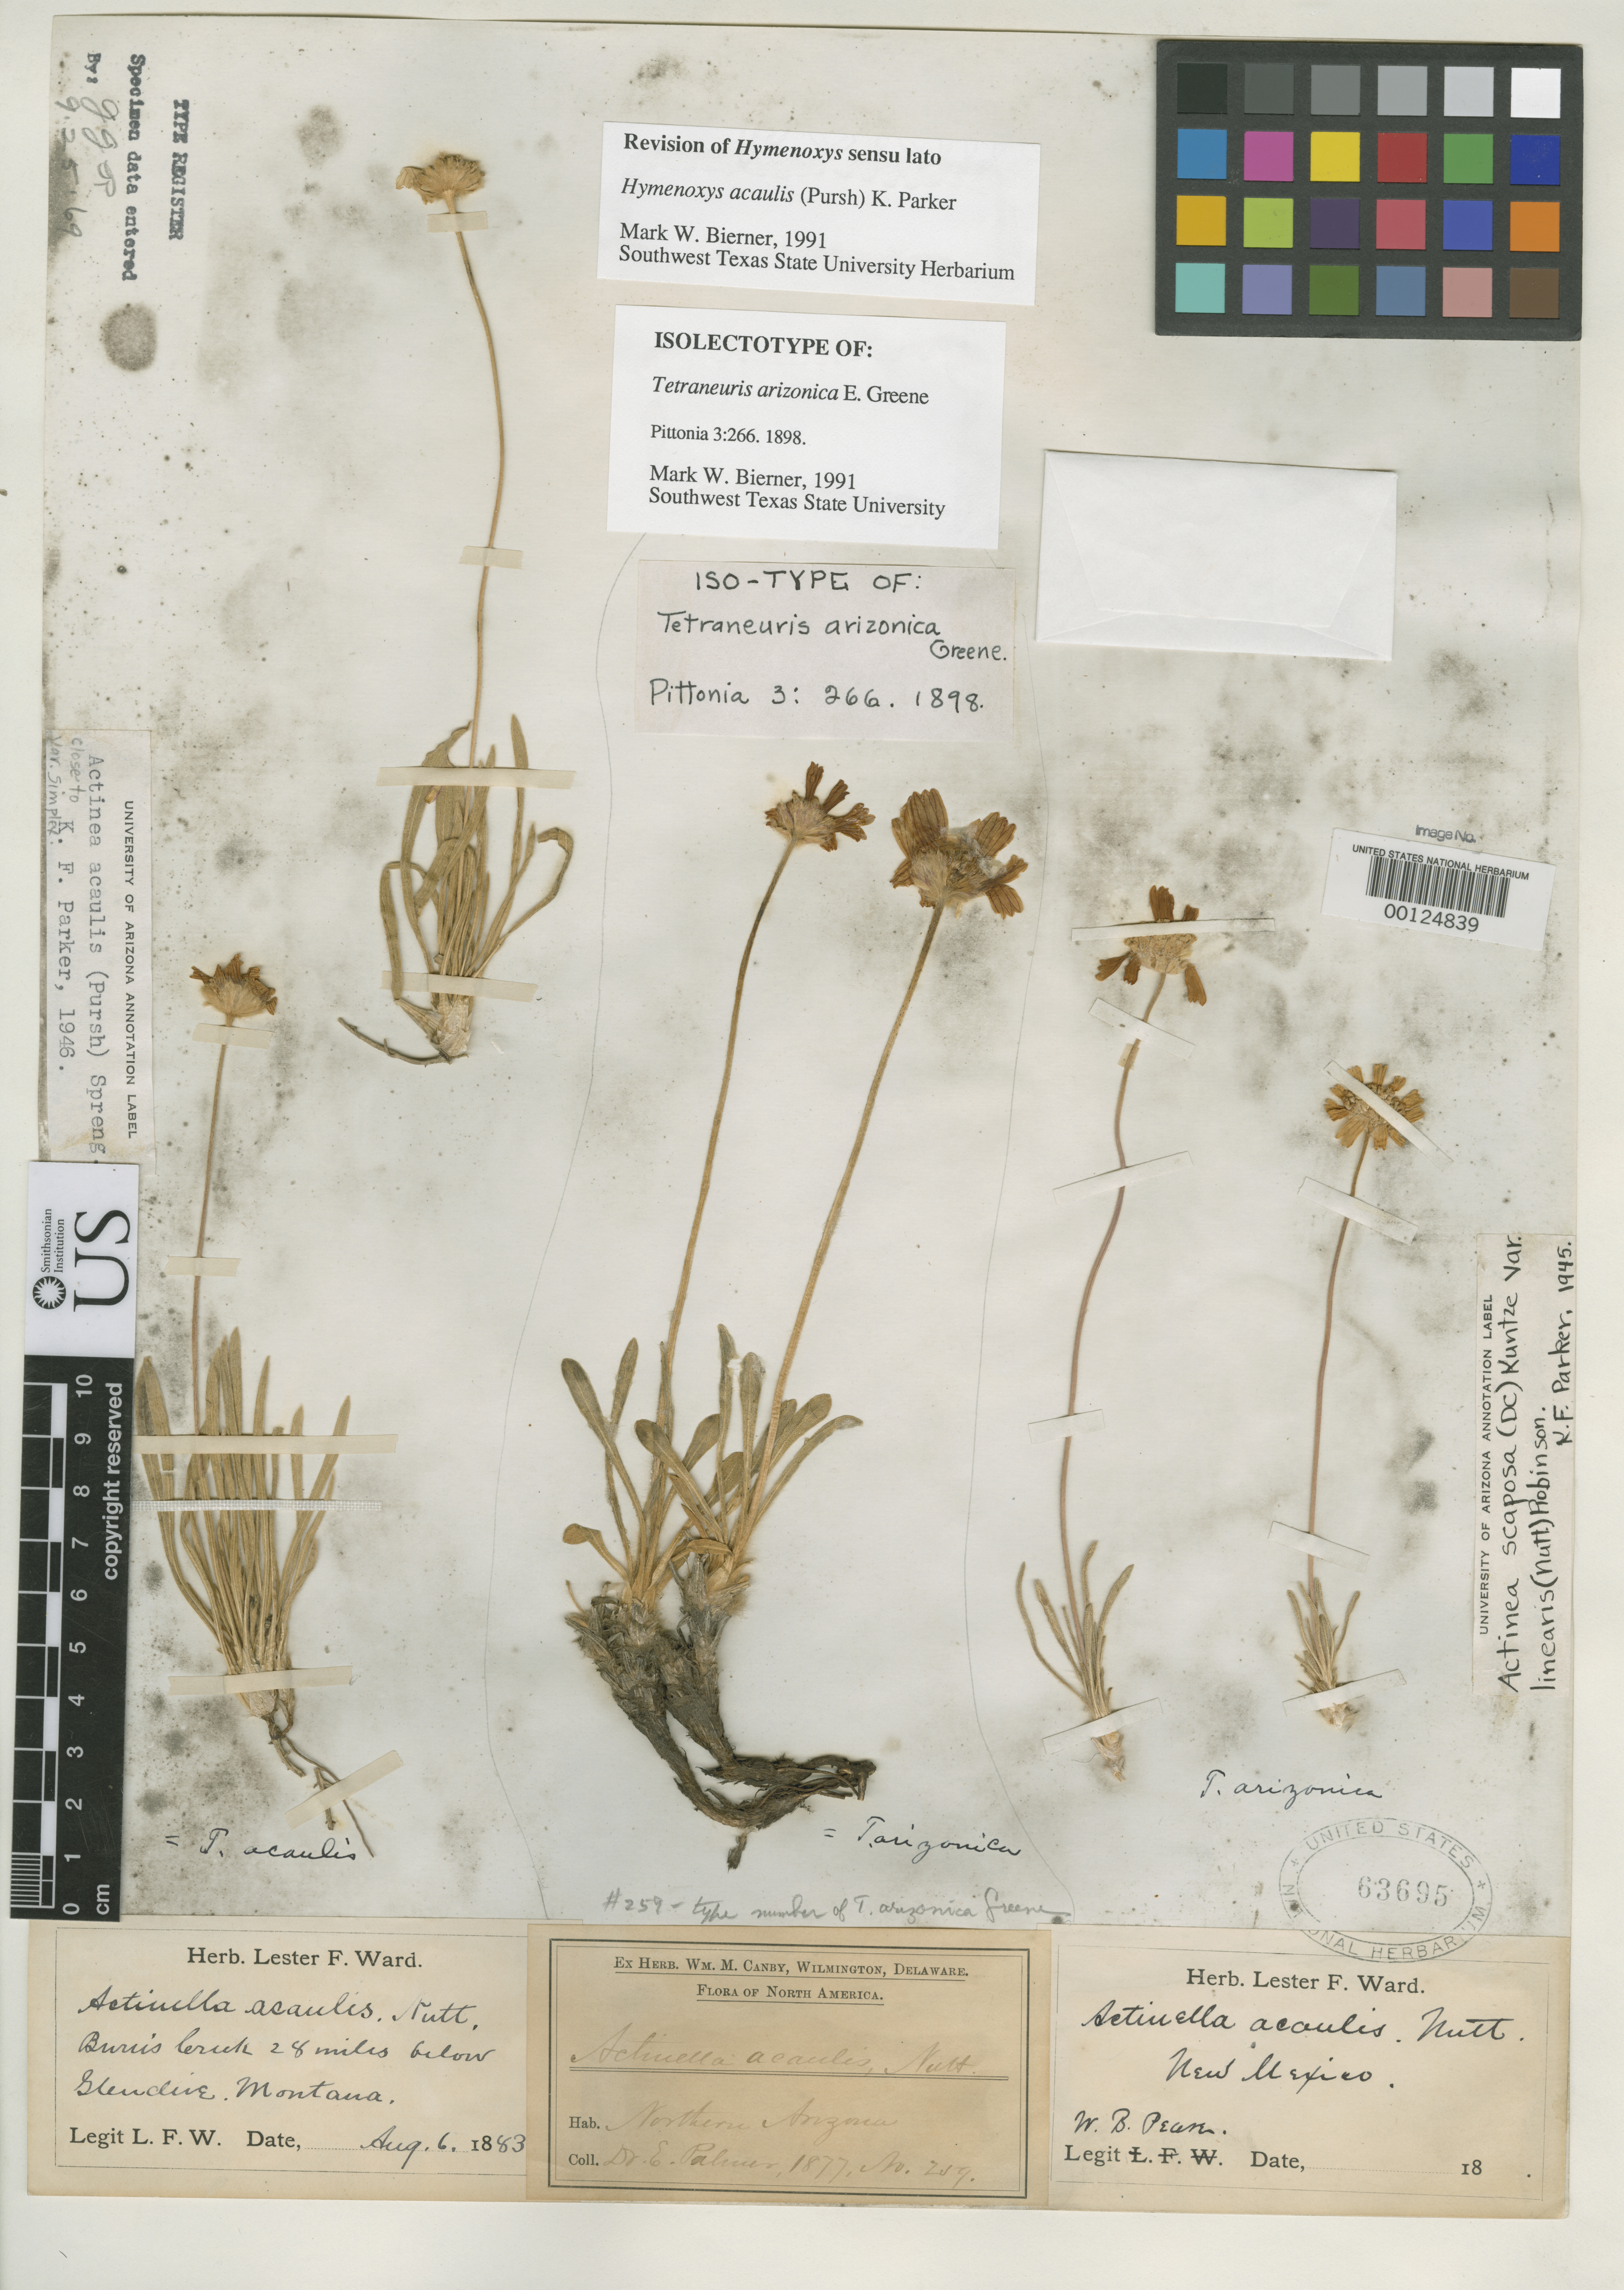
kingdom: Plantae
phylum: Tracheophyta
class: Magnoliopsida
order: Asterales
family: Asteraceae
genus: Tetraneuris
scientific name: Tetraneuris arizonica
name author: Greene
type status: Isolectotype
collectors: E. Palmer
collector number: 259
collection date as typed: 1877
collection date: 1877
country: United States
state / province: Arizona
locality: Northern Arizona.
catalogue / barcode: US 63695